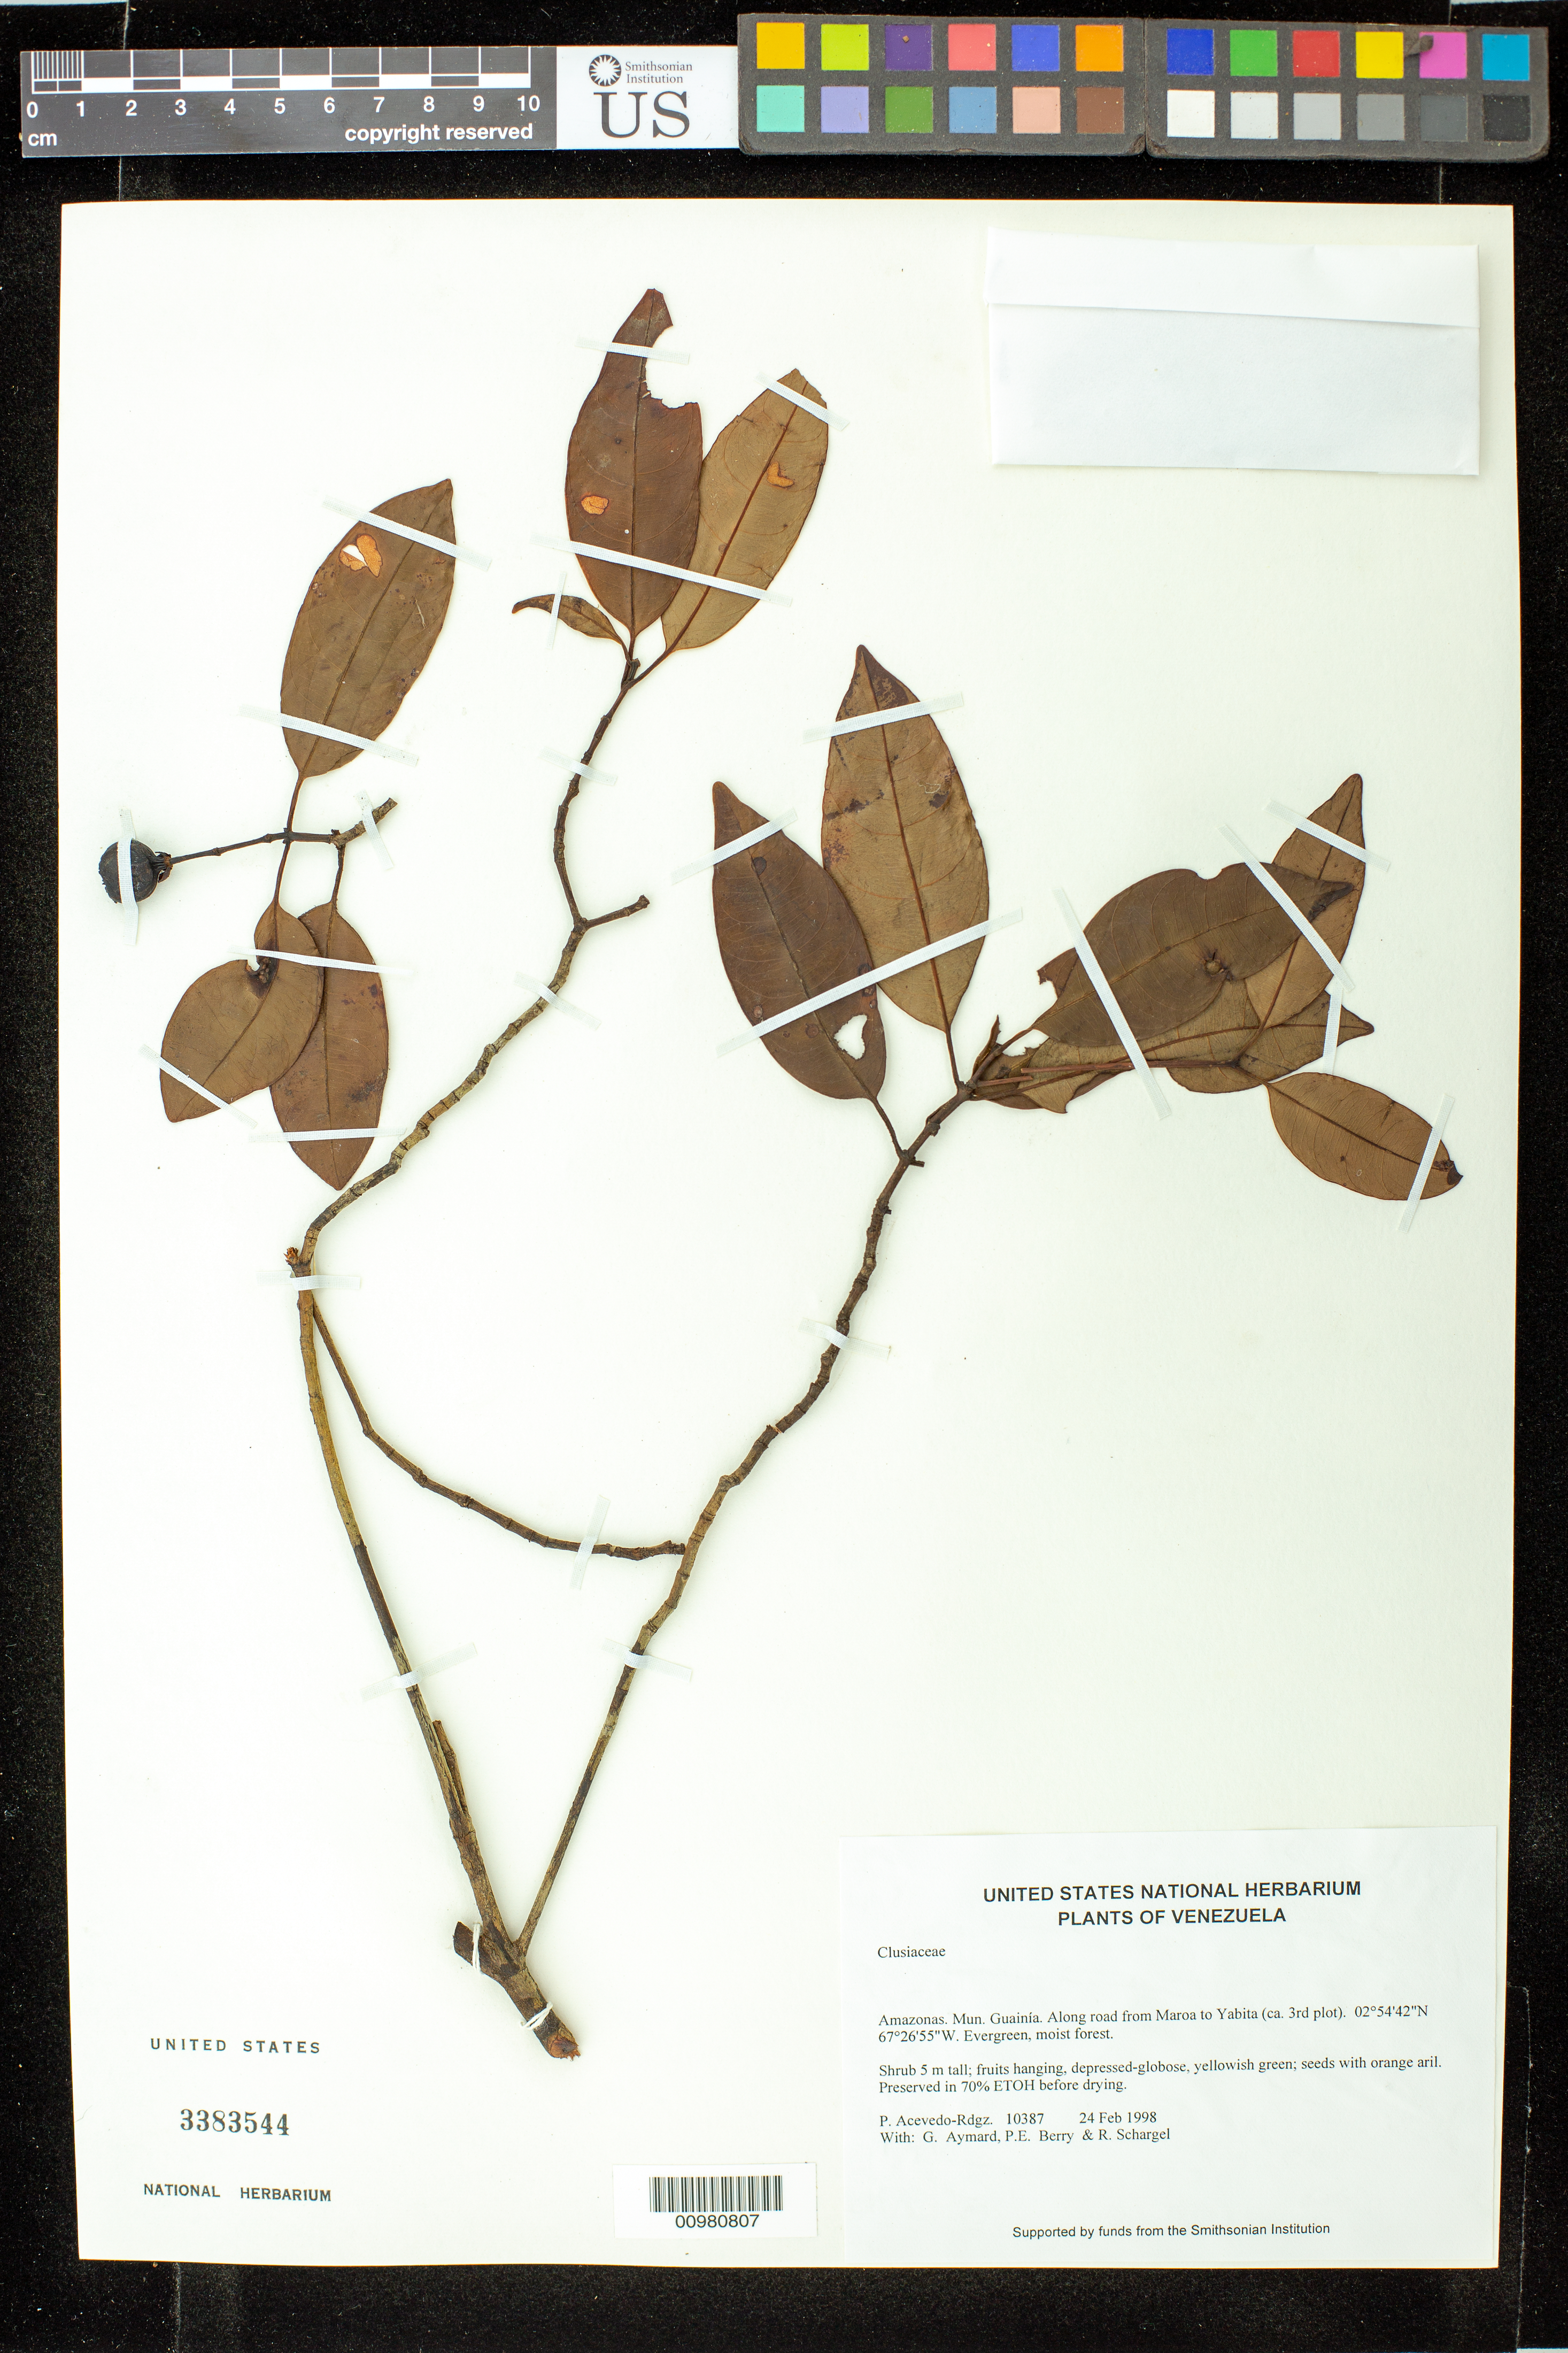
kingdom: Plantae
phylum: Tracheophyta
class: Magnoliopsida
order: Malpighiales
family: Clusiaceae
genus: Tovomita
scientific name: Tovomita gracilipes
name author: Planch. & Triana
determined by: Strong, Mark T., (BOT), Smithsonian Institution - National Museum of Natural History (UNITED STATES)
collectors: P. Acevedo-Rodr., G. A. Aymard, P. E. Berry & R. Schargel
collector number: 10387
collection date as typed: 24 Feb 1998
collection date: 1998-02-24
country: Venezuela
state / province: Amazonas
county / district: Maroa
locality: Along road from Maroa to Yabita (ca. 3rd plot).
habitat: Evergreen, moist forest.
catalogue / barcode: US 3383544